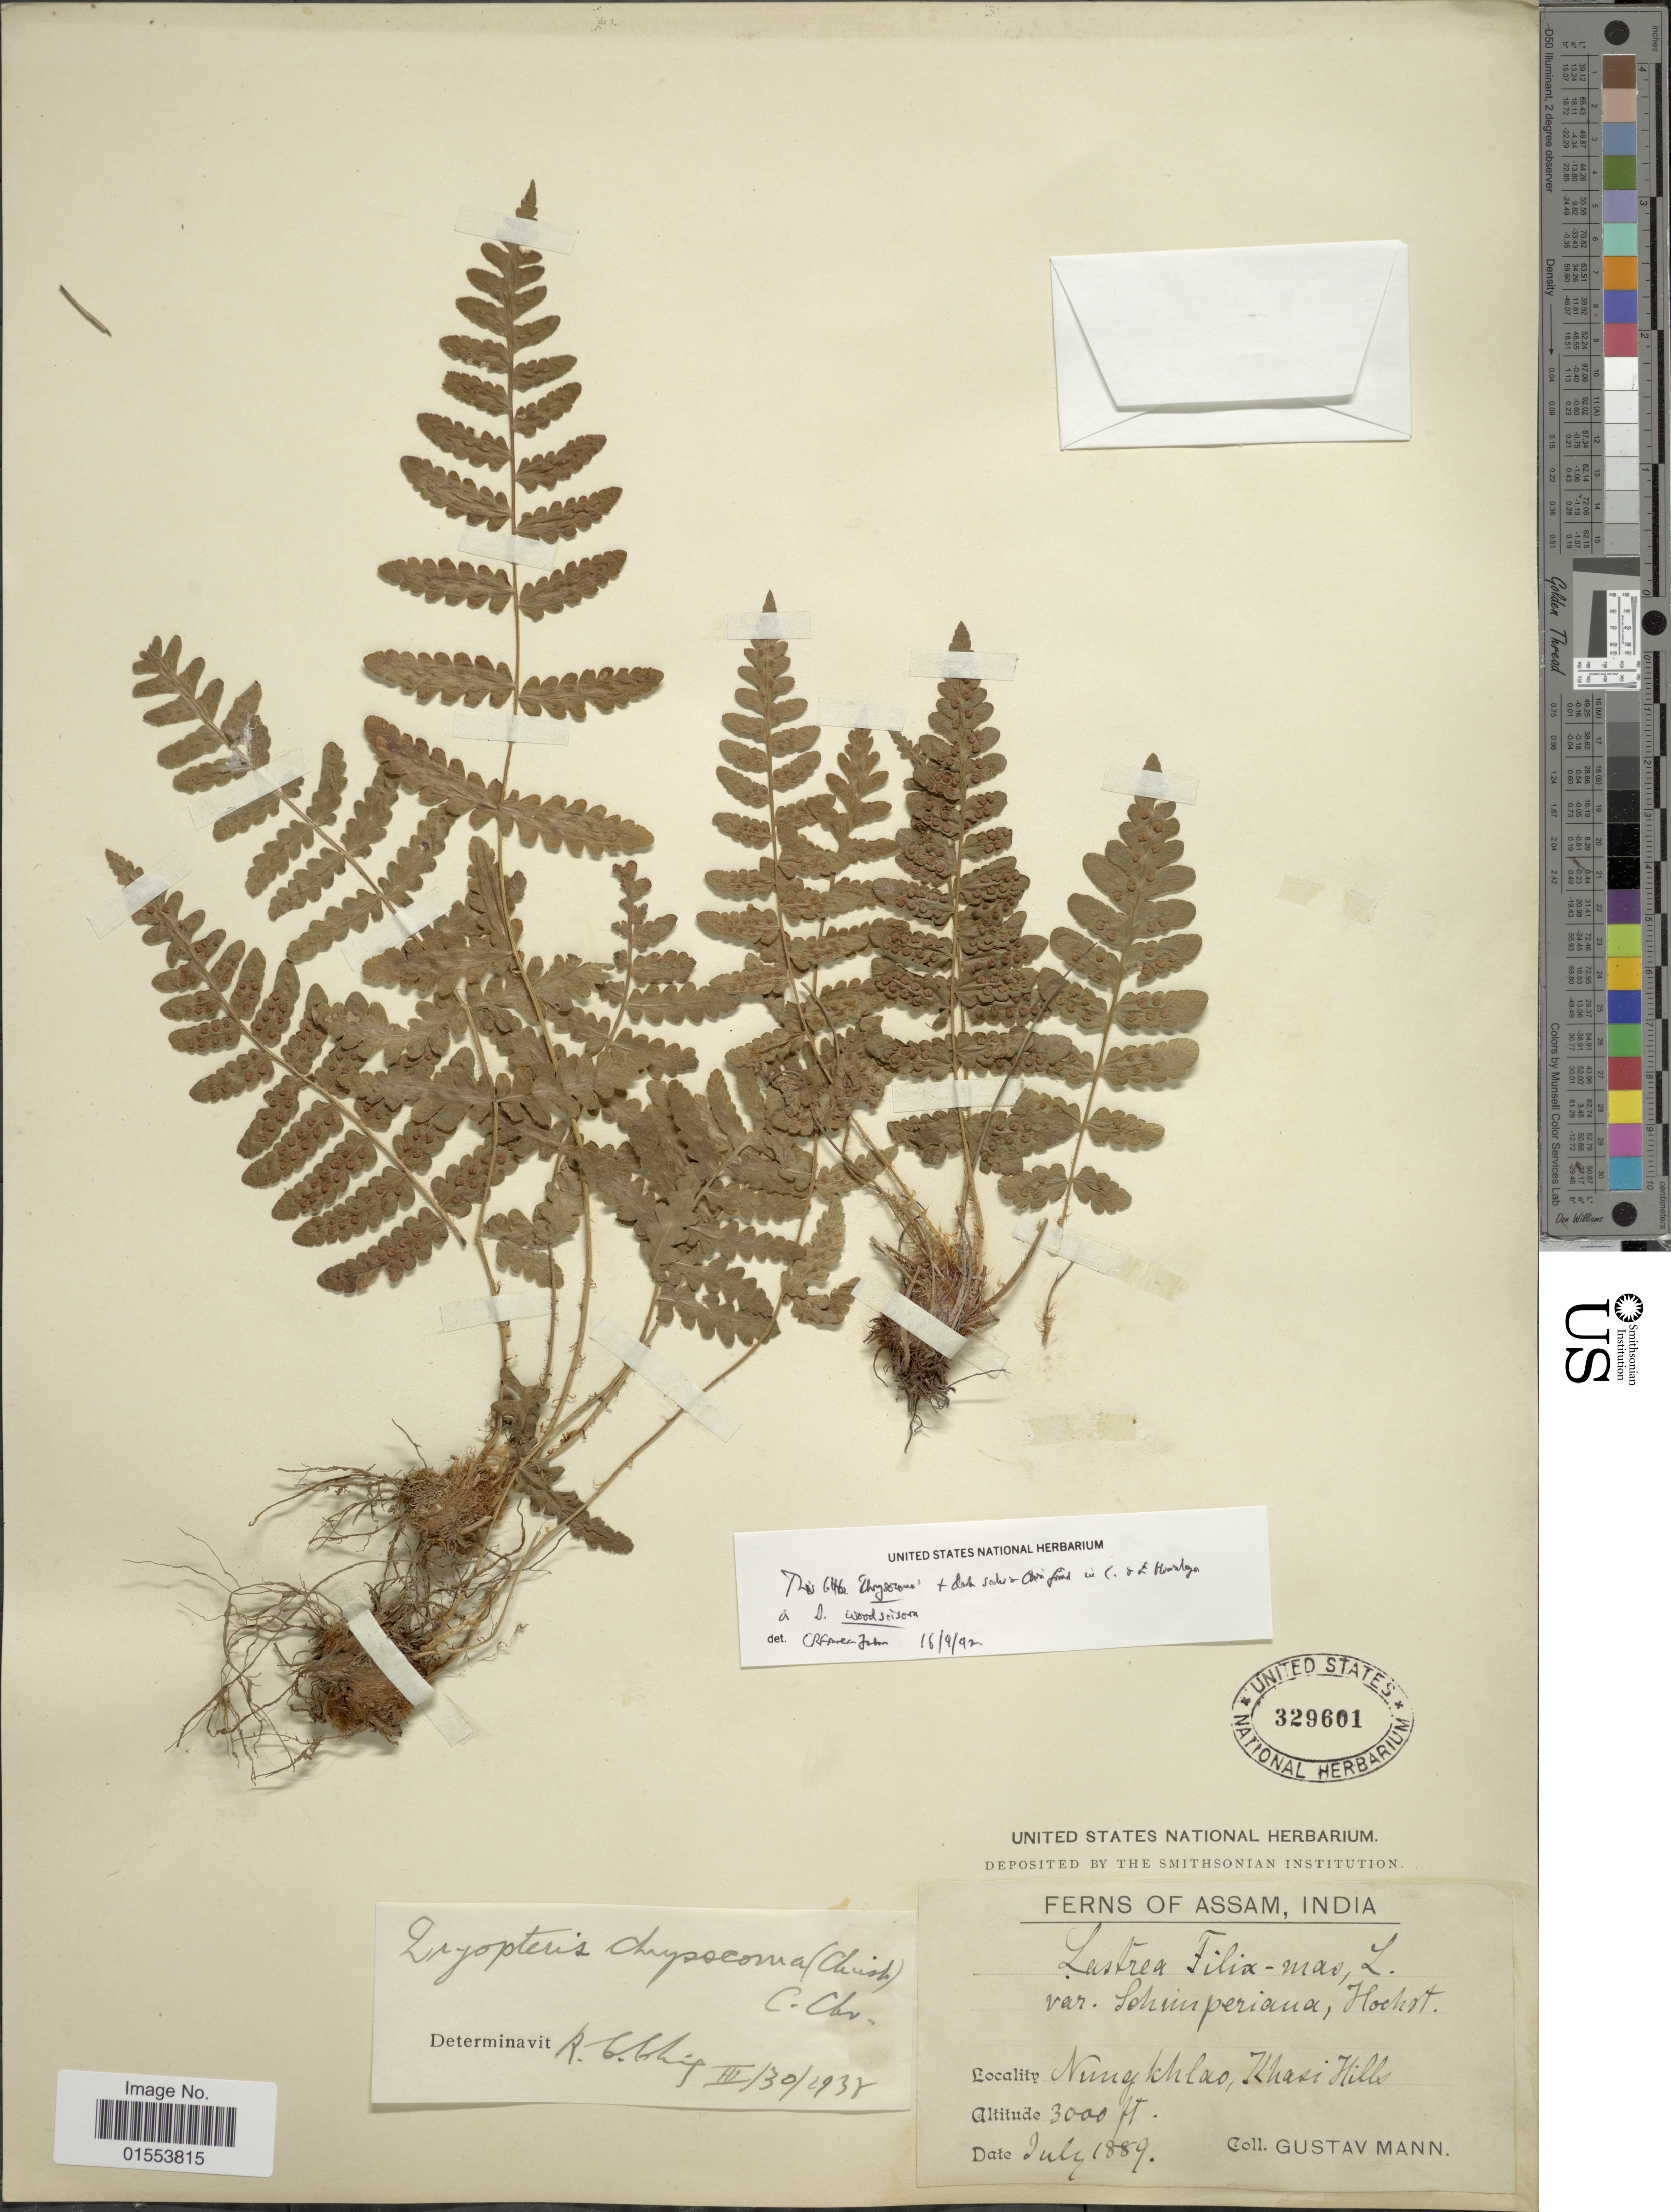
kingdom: Plantae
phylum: Tracheophyta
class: Polypodiopsida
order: Polypodiales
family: Dryopteridaceae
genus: Dryopteris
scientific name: Dryopteris chrysocoma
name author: (Christ) C. Chr.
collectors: G. Mann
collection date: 1889-07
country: India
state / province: Meghalaya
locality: Assam, India. Nungkhlao, Khasi Hills.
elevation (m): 914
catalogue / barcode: US 329601